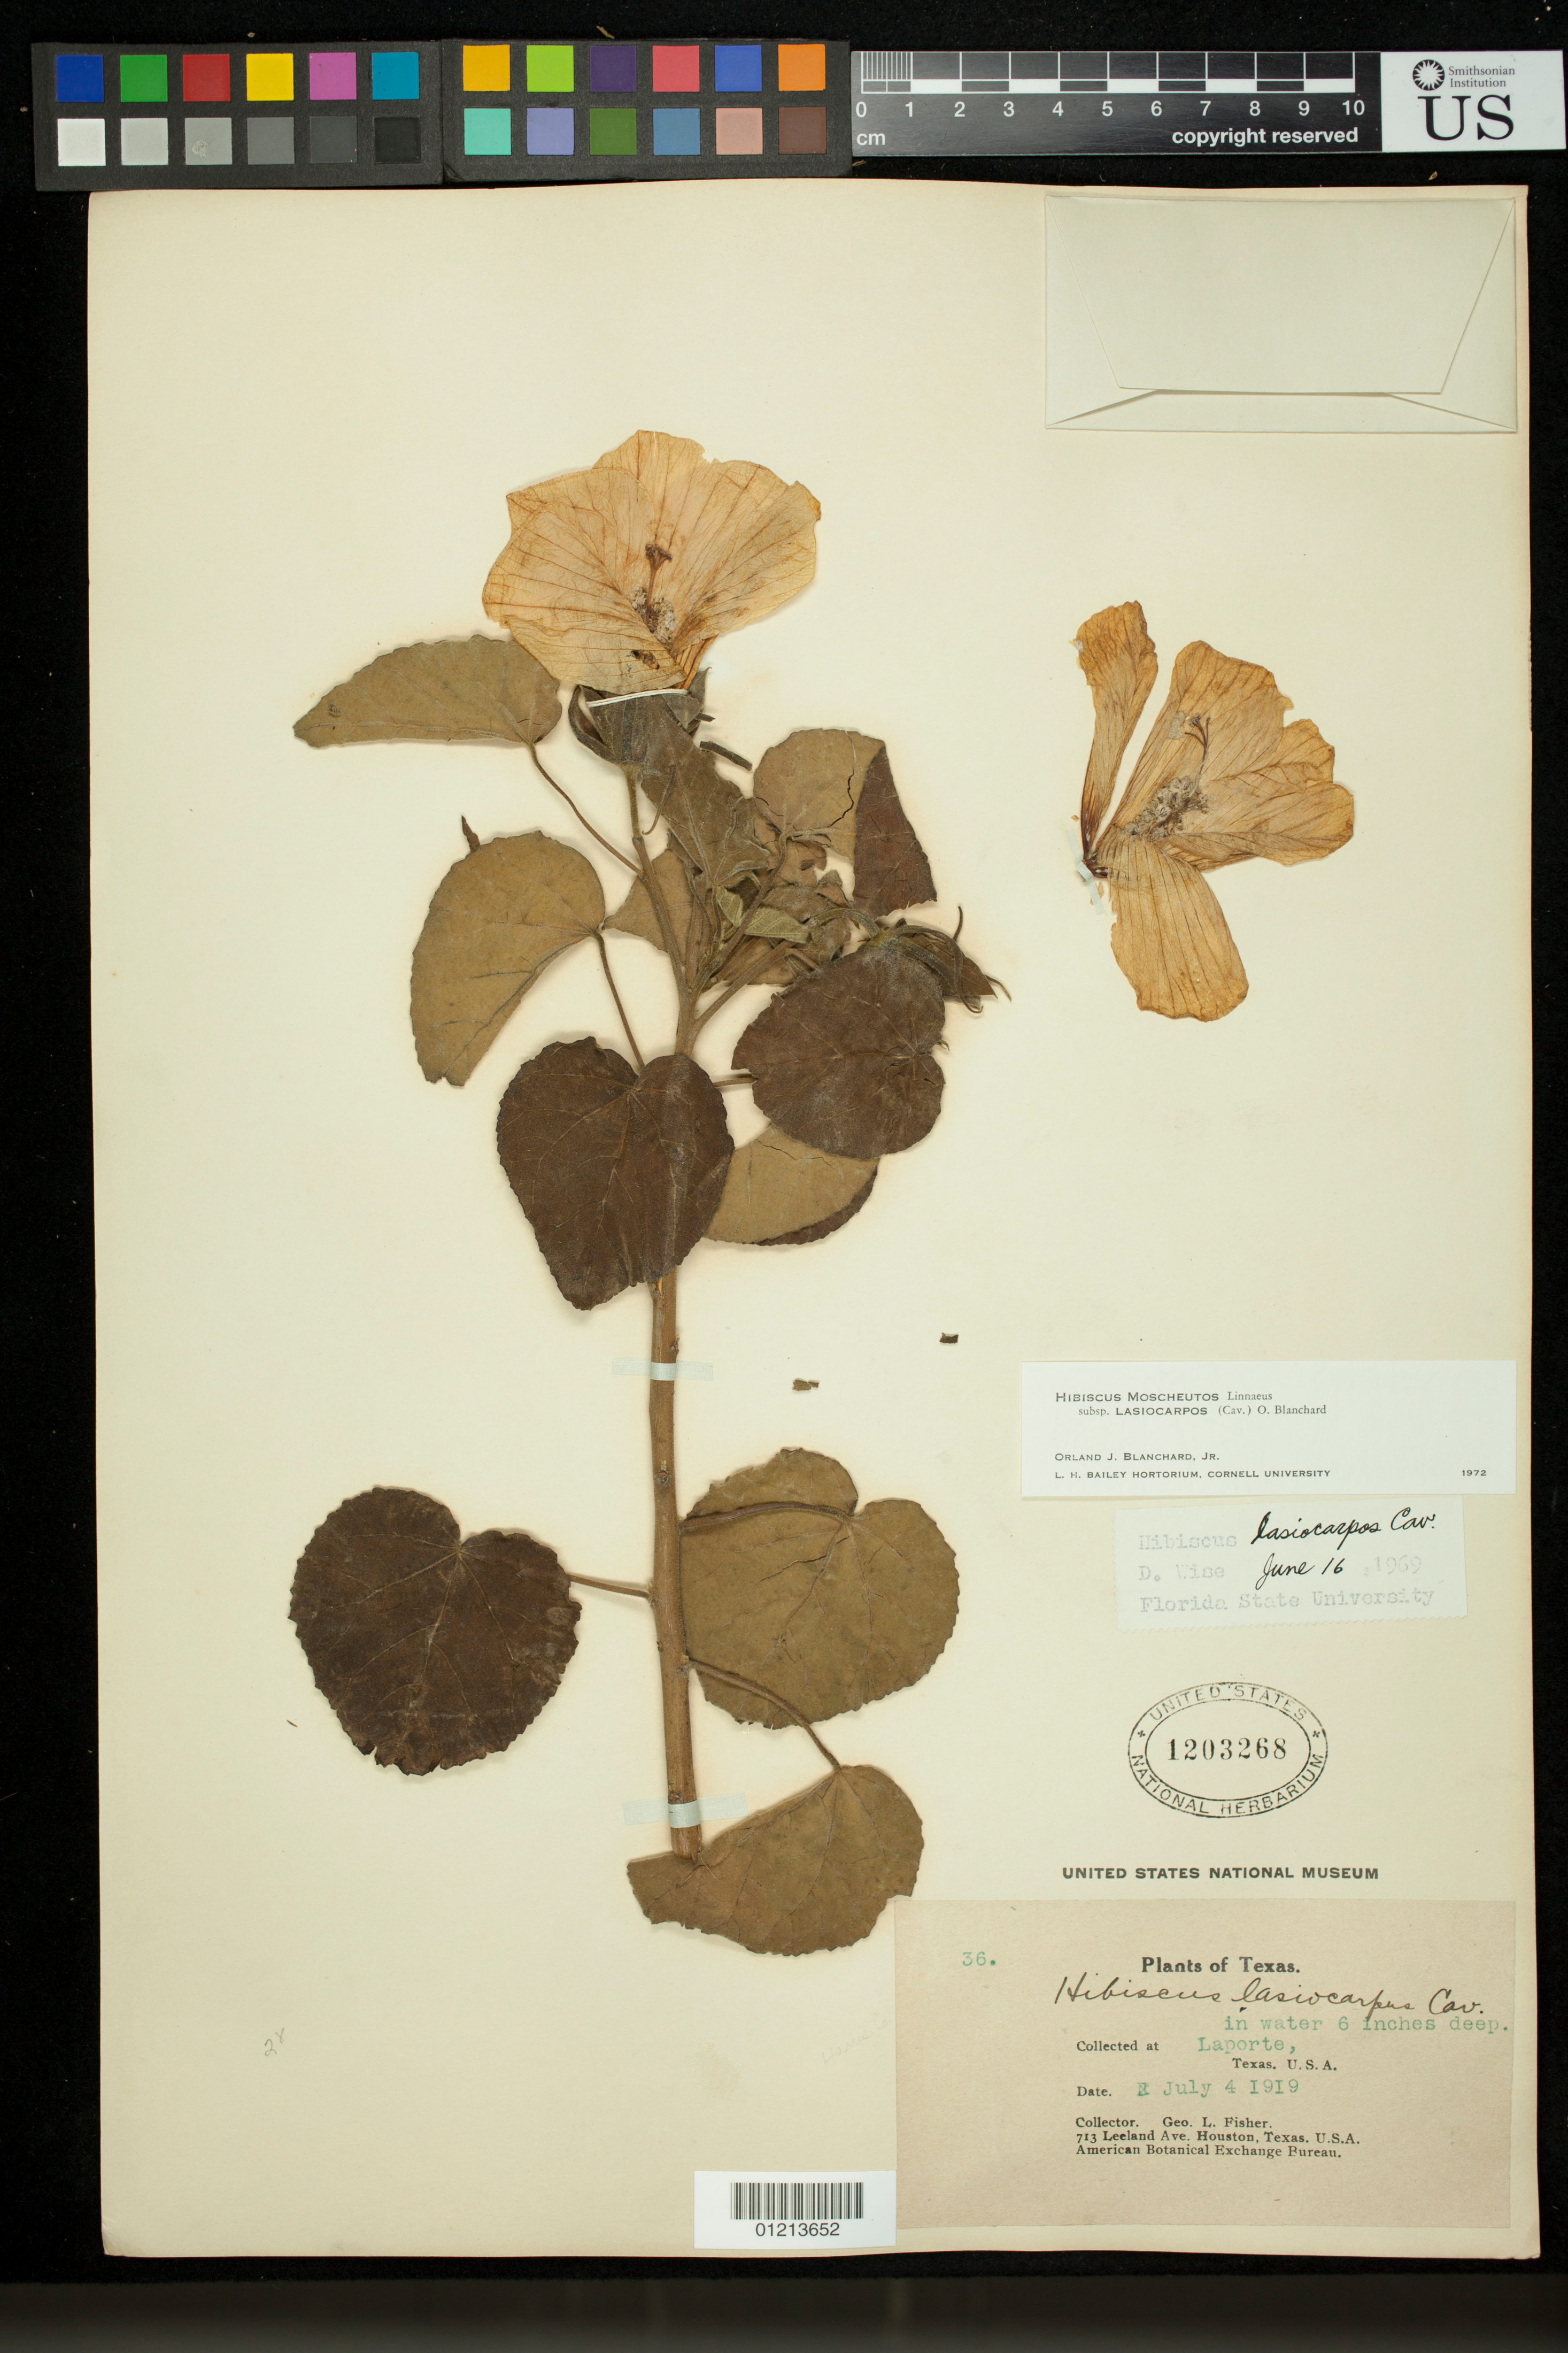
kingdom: Plantae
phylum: Tracheophyta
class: Magnoliopsida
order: Malvales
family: Malvaceae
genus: Hibiscus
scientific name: Hibiscus moscheutos subsp. lasiocarpos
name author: (Cav.) O.J. Blanch.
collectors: G. L. Fisher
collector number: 36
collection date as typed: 07 Apr 1919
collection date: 1919-04-07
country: United States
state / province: Texas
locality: Laporte, in water 6 inches deep.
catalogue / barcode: US 1203268